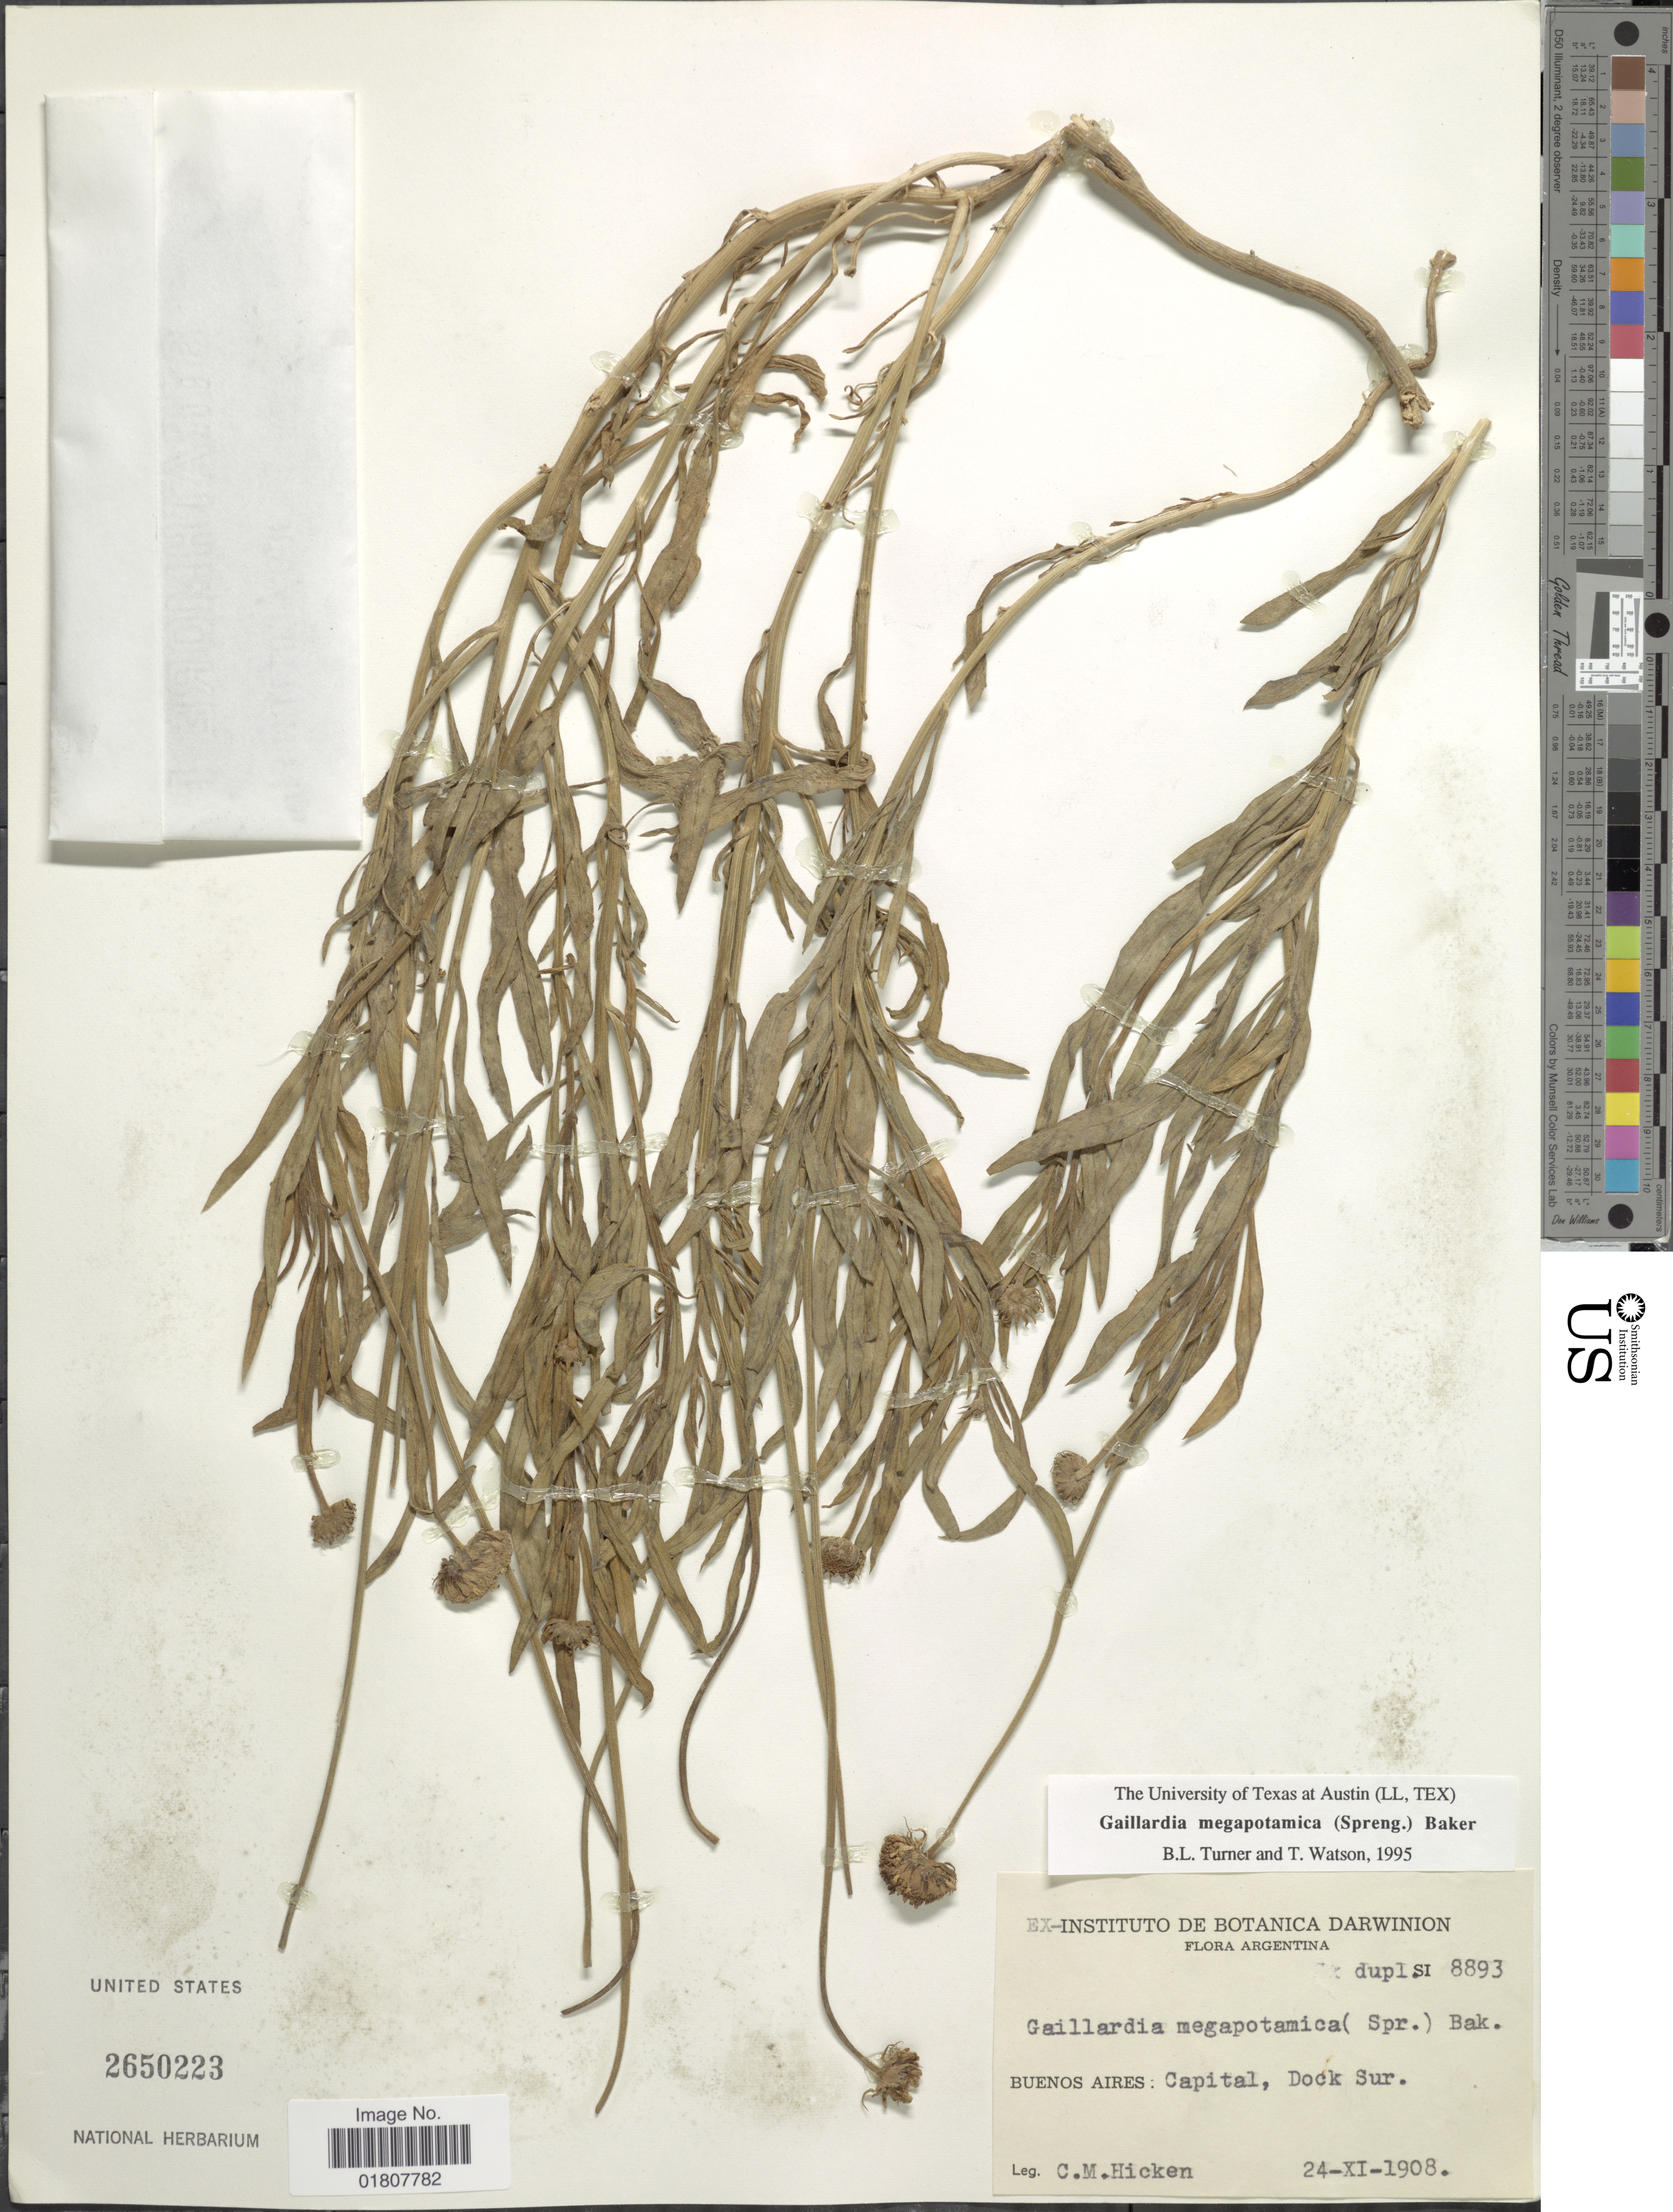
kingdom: Plantae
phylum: Tracheophyta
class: Magnoliopsida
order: Asterales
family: Asteraceae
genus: Gaillardia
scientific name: Gaillardia megapotamica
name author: (Spreng.) Baker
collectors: C. M. Hicken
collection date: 1908-11-24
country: Argentina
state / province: Buenos Aires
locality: Capital, Dock Sur.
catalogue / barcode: US 2650223